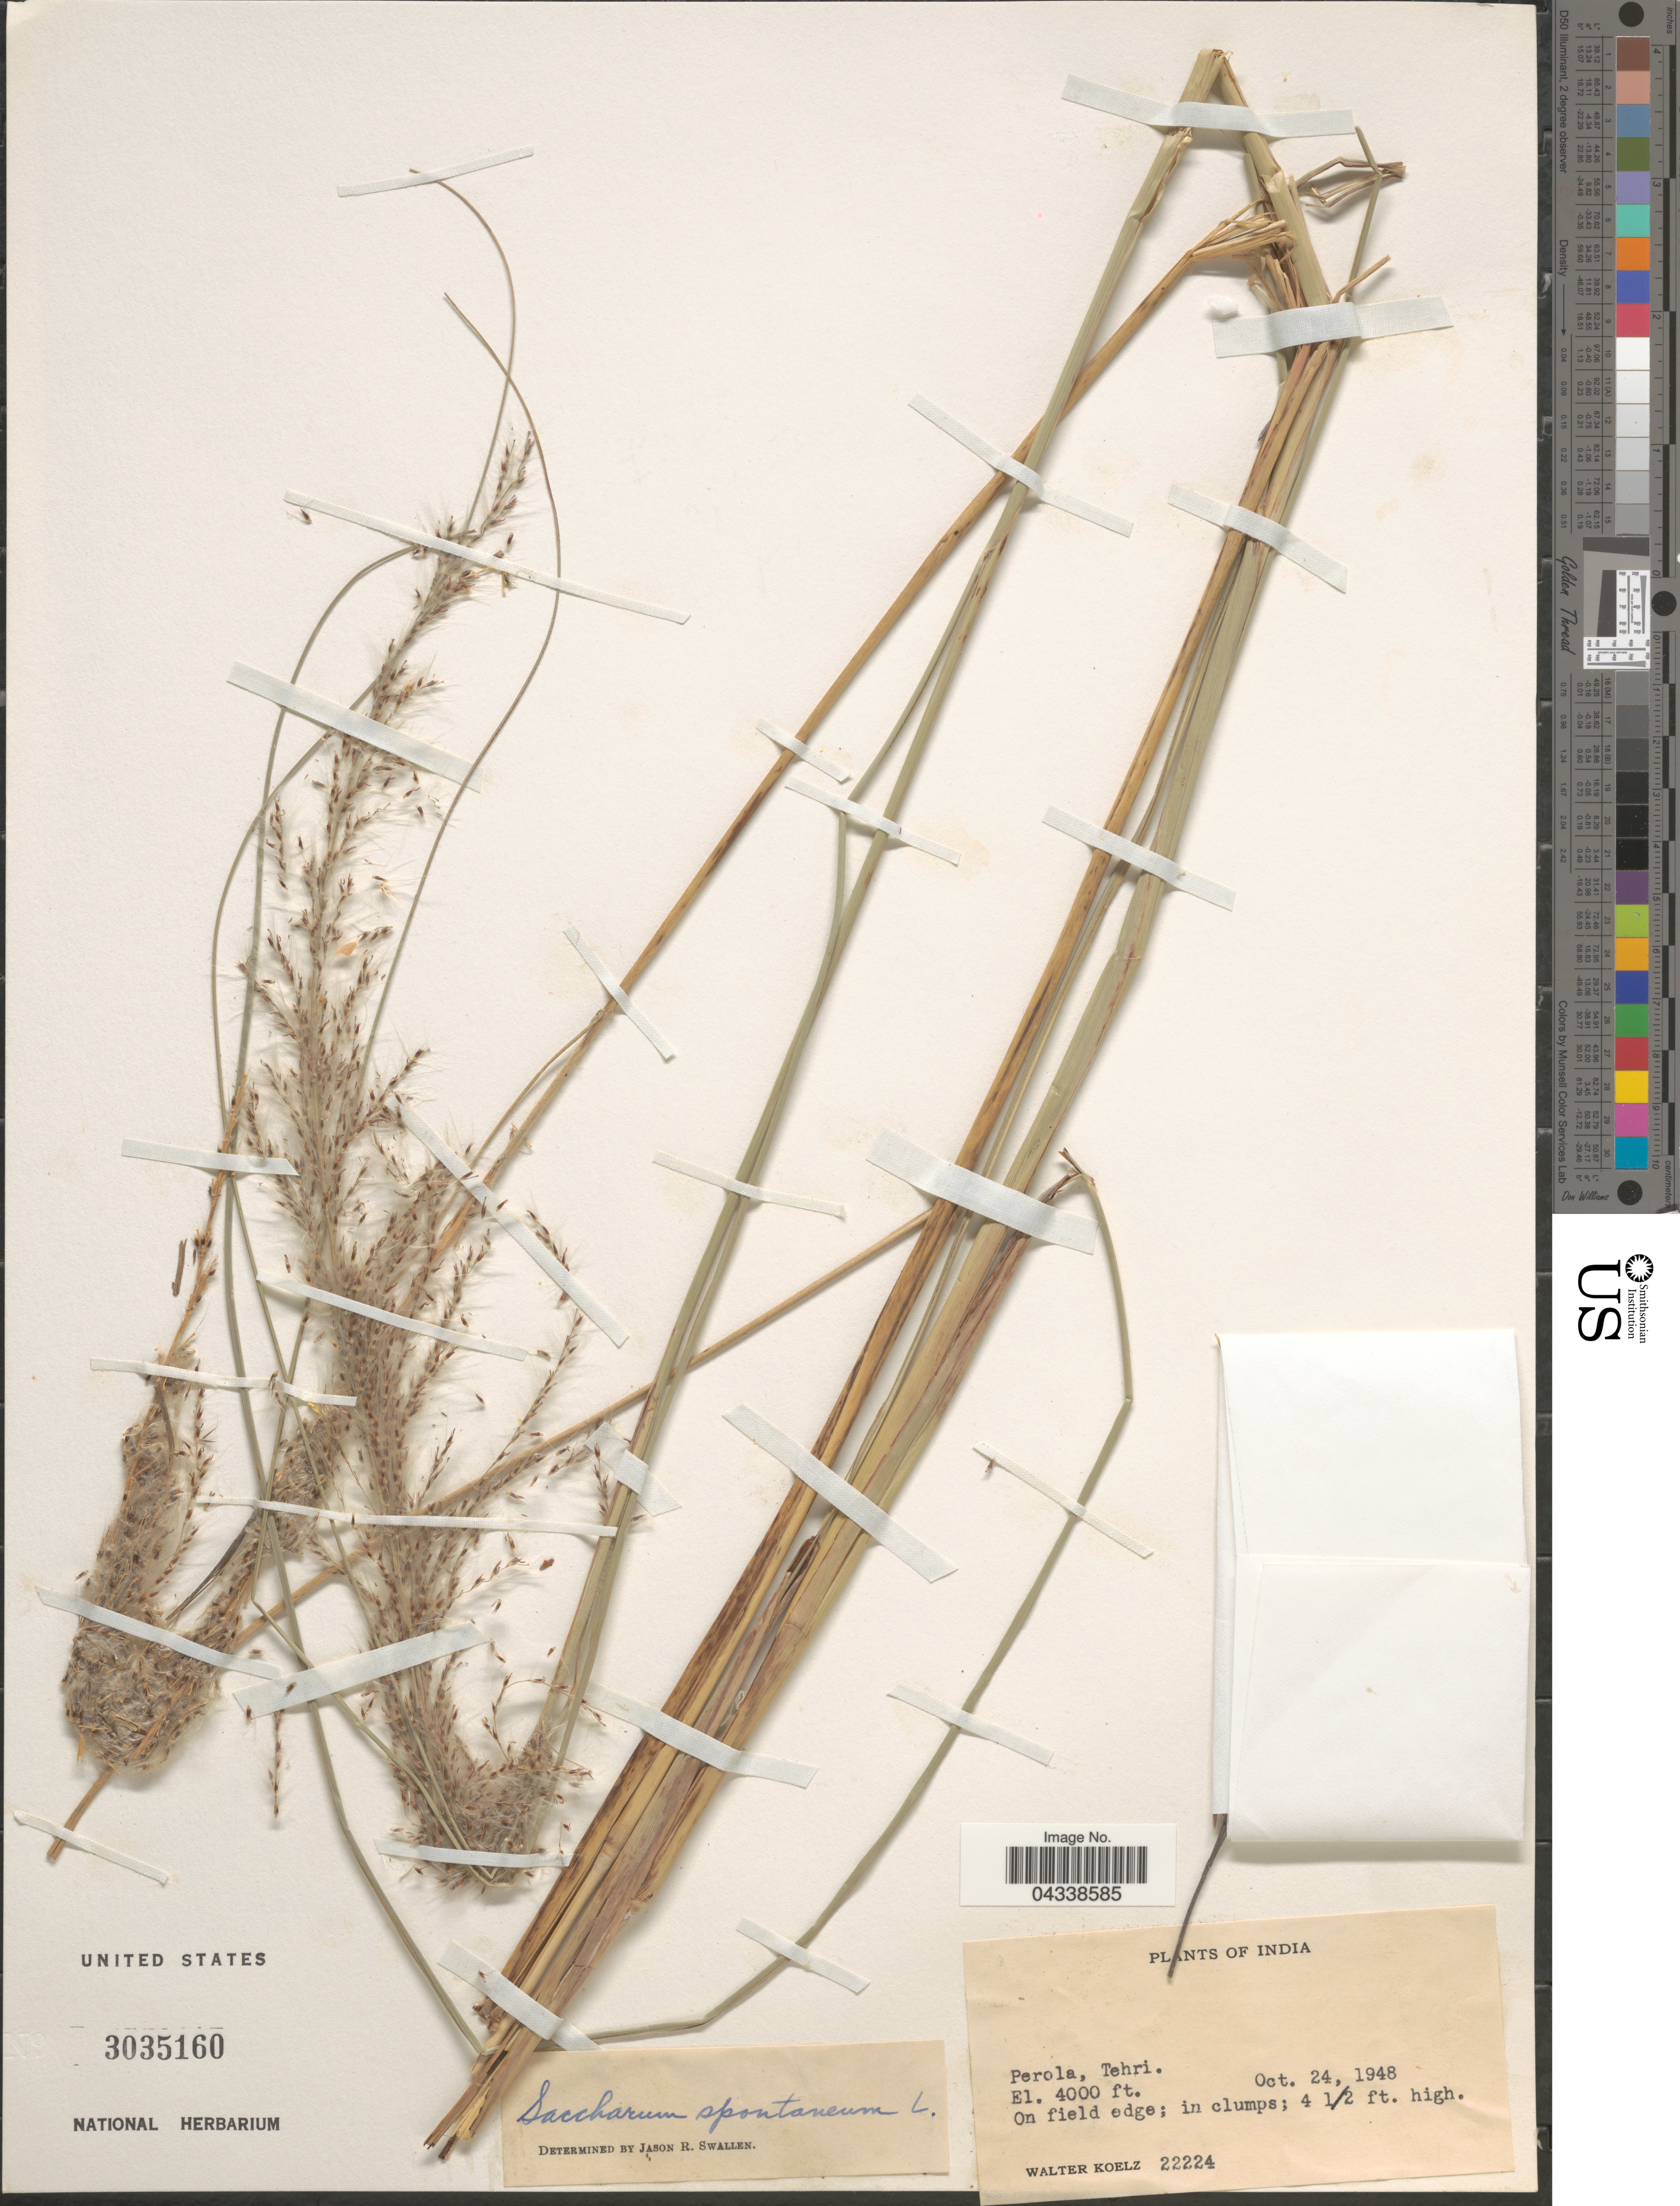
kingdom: Plantae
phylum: Tracheophyta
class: Liliopsida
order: Poales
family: Poaceae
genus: Saccharum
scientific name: Saccharum spontaneum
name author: L.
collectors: W. N. Koelz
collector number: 22224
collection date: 1948-10-24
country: India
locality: Perola, Tehri. On field edge.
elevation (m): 1219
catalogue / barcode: US 3035160